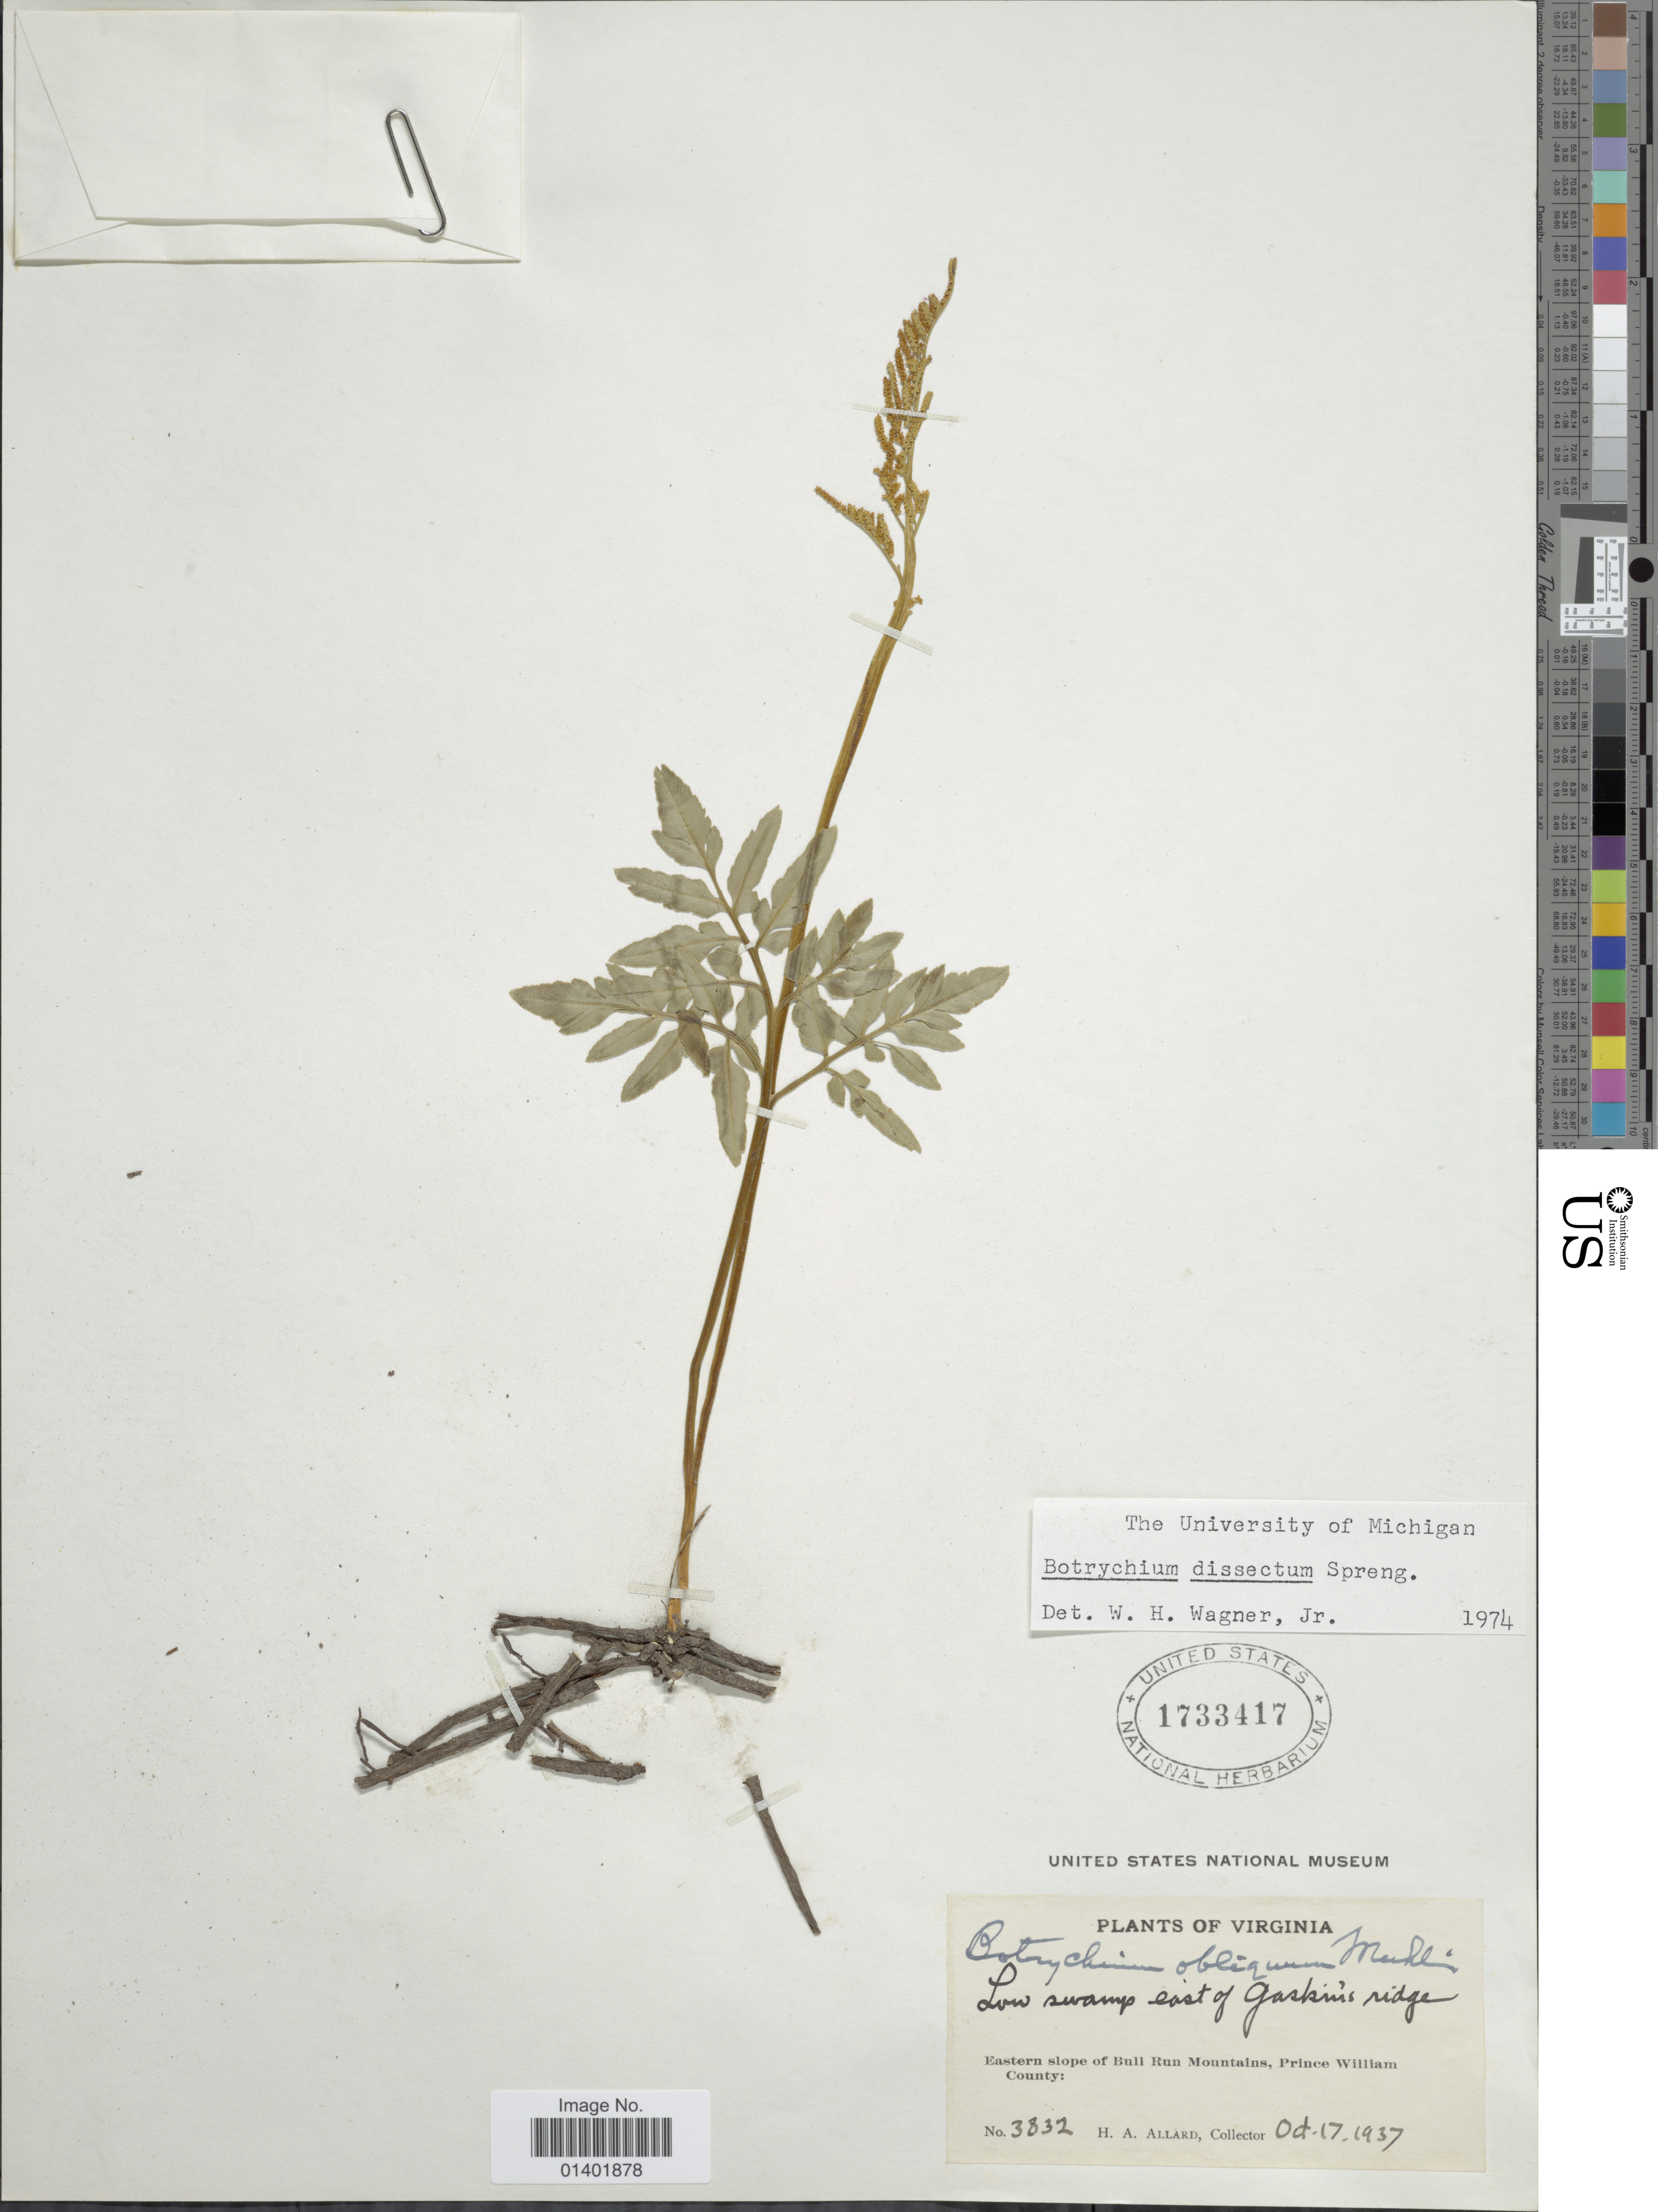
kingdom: Plantae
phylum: Tracheophyta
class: Polypodiopsida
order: Ophioglossales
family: Ophioglossaceae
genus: Botrychium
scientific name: Botrychium dissectum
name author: Spreng.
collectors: H. A. Allard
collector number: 3832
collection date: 1937-10-17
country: United States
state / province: Virginia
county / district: Prince William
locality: Eastern slope of Bull Mountains.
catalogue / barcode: US 1733417